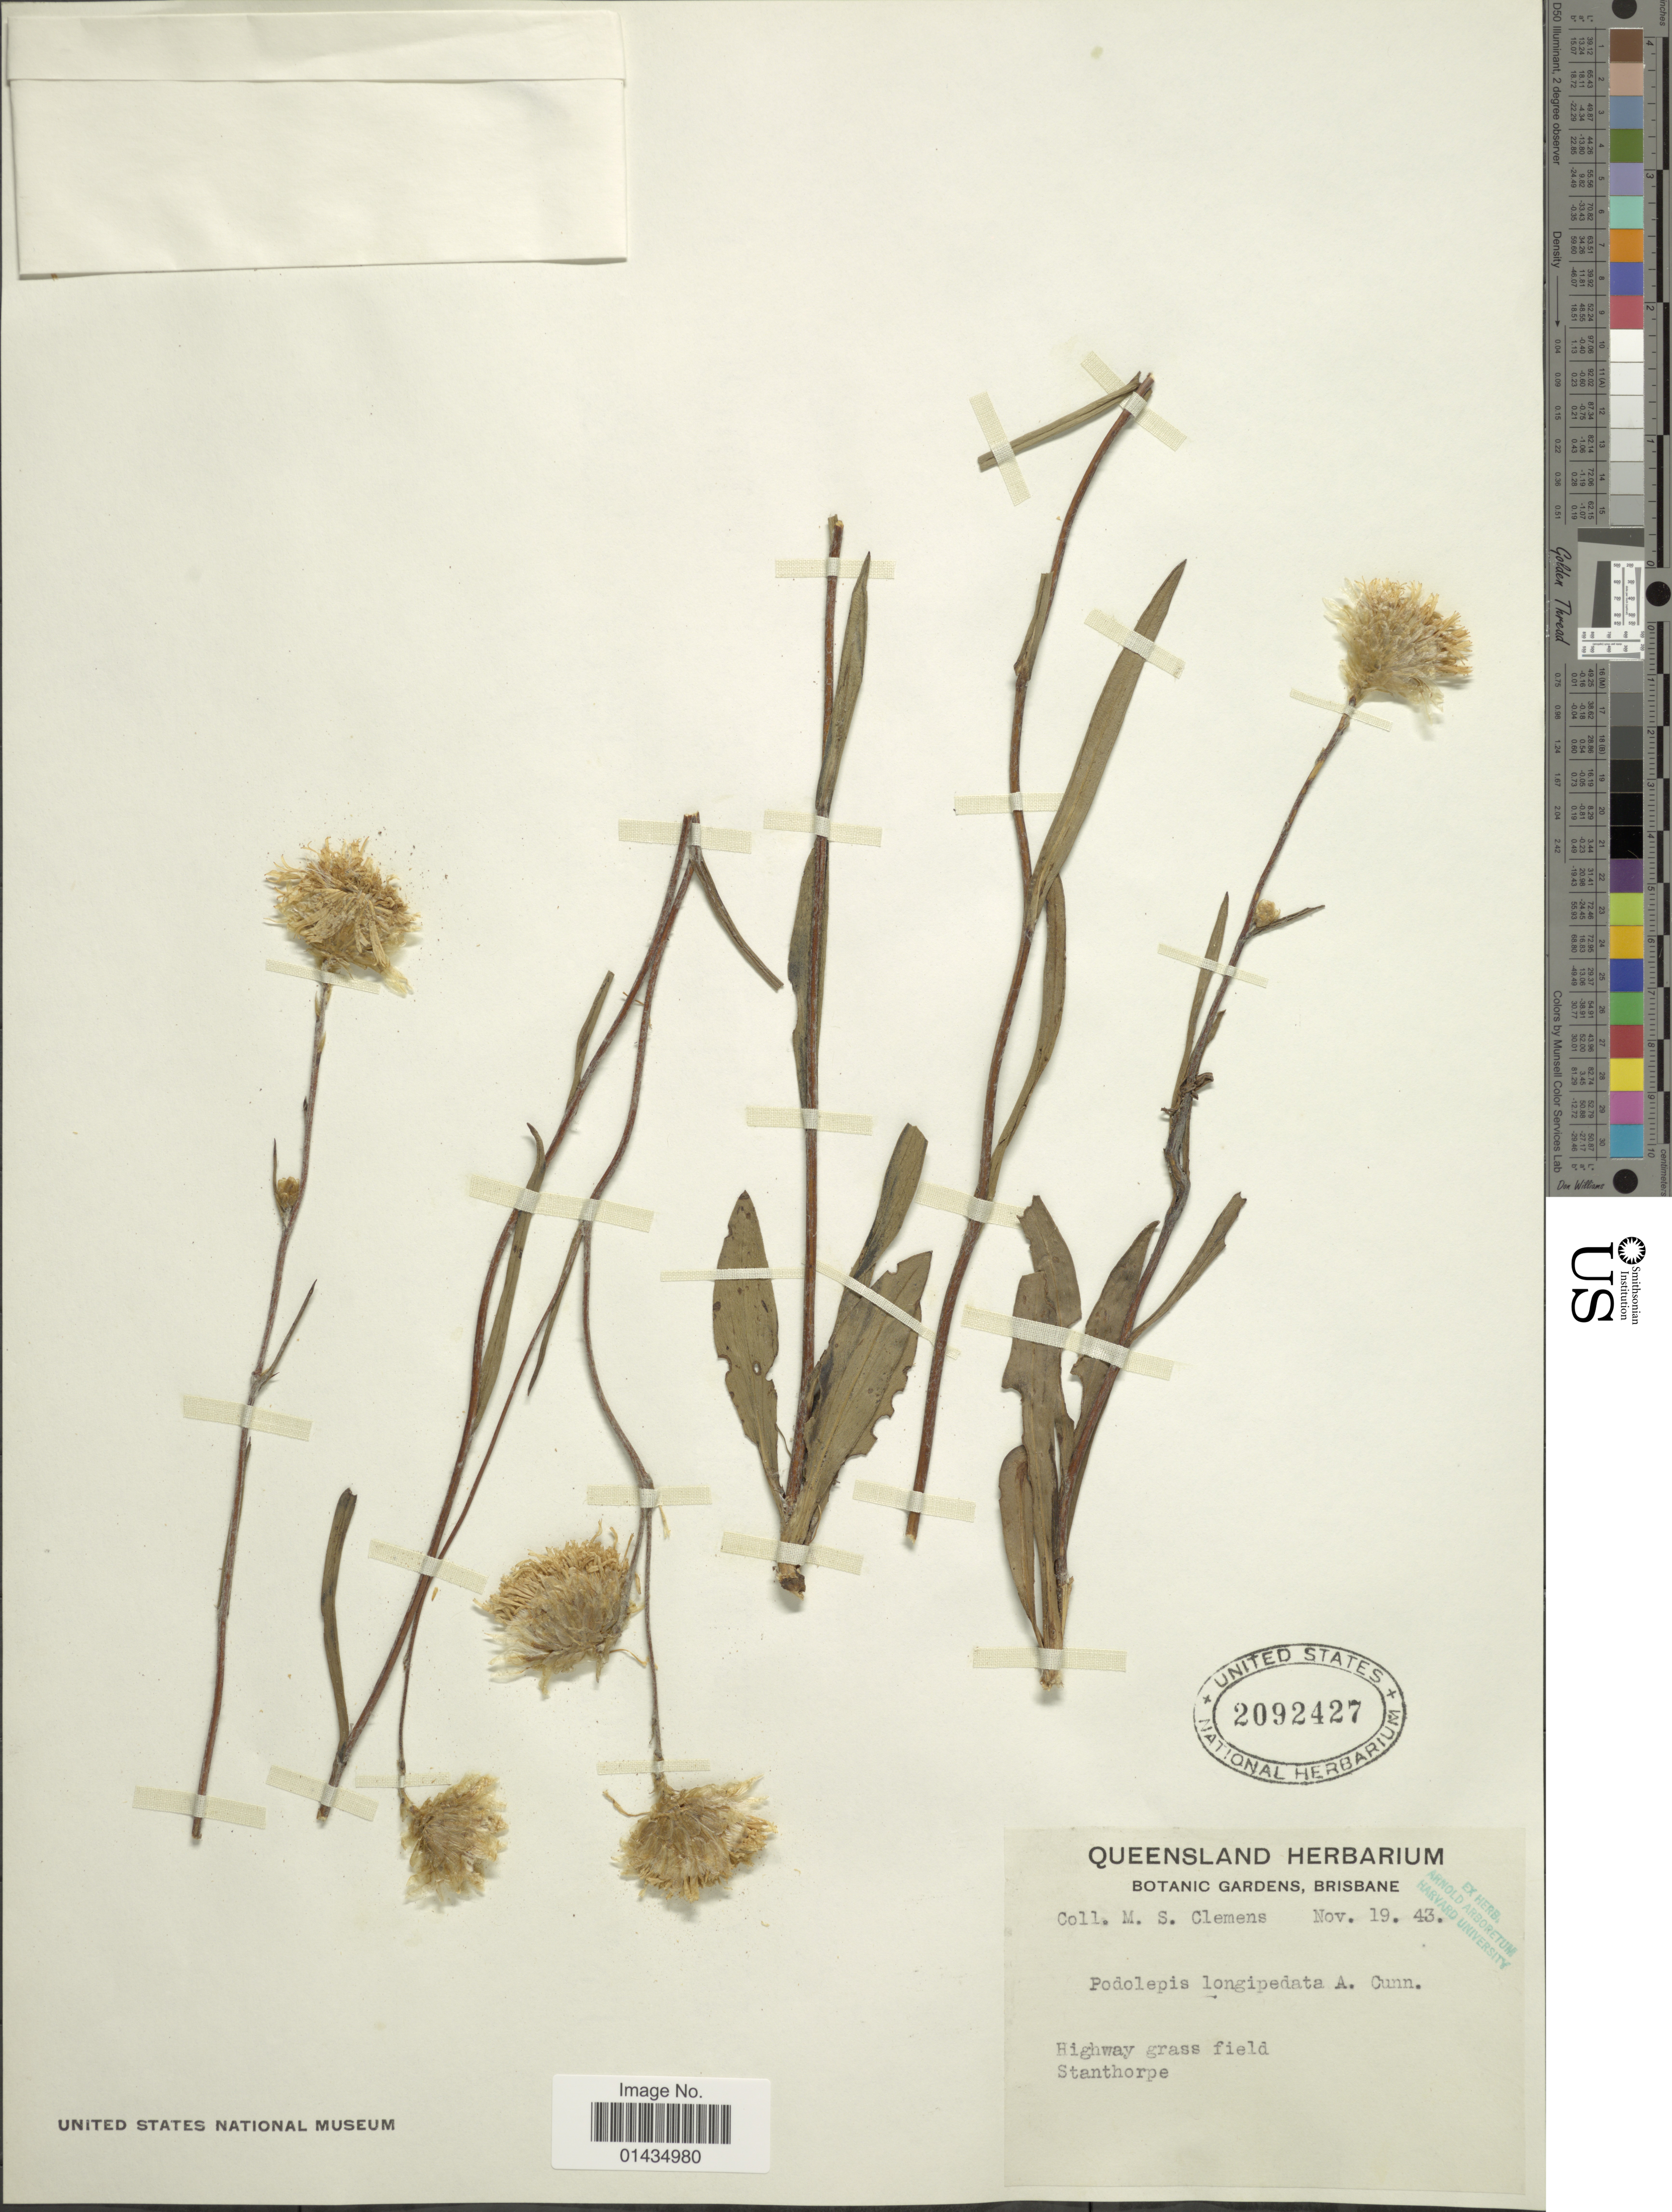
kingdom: Plantae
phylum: Tracheophyta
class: Magnoliopsida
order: Asterales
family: Asteraceae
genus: Podolepis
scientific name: Podolepis longipedata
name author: A. Cunn. ex DC.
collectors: M. S. Clemens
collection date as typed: Transcribed d/m/y: 19/11/43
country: Australia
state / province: Queensland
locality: Highway grass field, Stanthorpe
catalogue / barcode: US 2092427